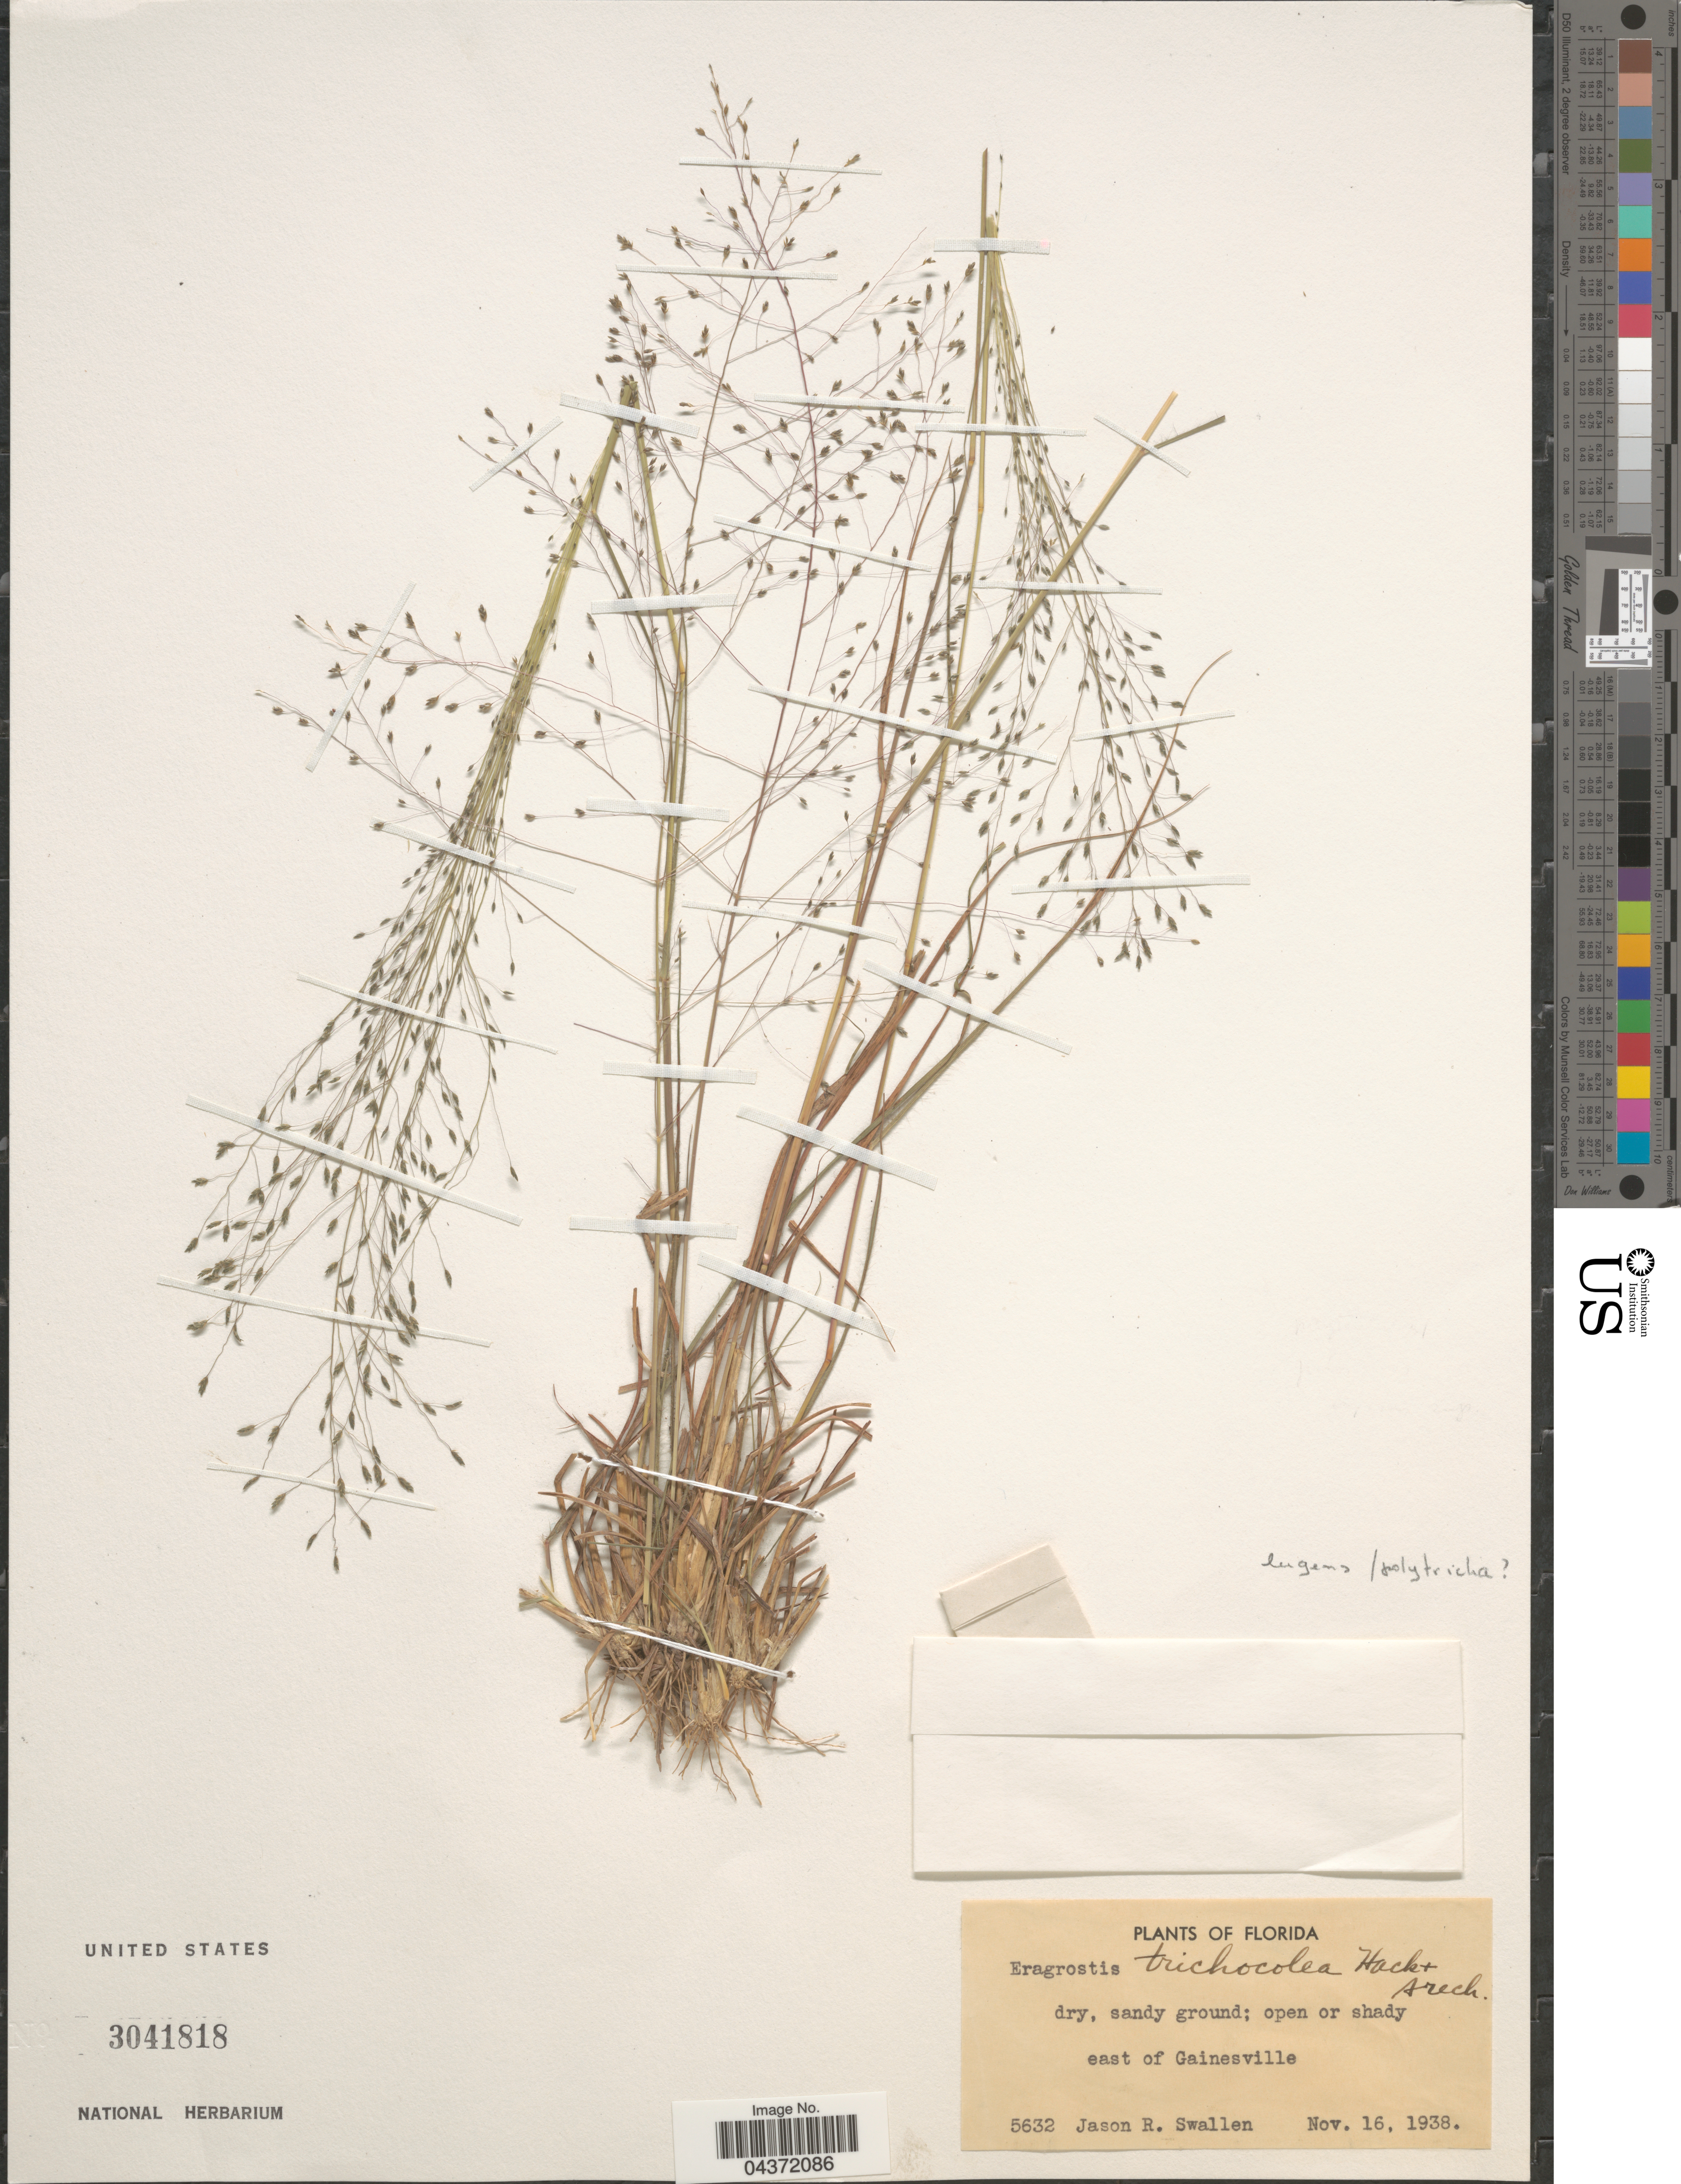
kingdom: Plantae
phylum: Tracheophyta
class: Liliopsida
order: Poales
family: Poaceae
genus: Eragrostis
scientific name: Eragrostis trichocolea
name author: Hack. & Arechav.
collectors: J. R. Swallen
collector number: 5632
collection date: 1938-11-16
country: United States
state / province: Florida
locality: East of Gainesville.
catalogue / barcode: US 3041818